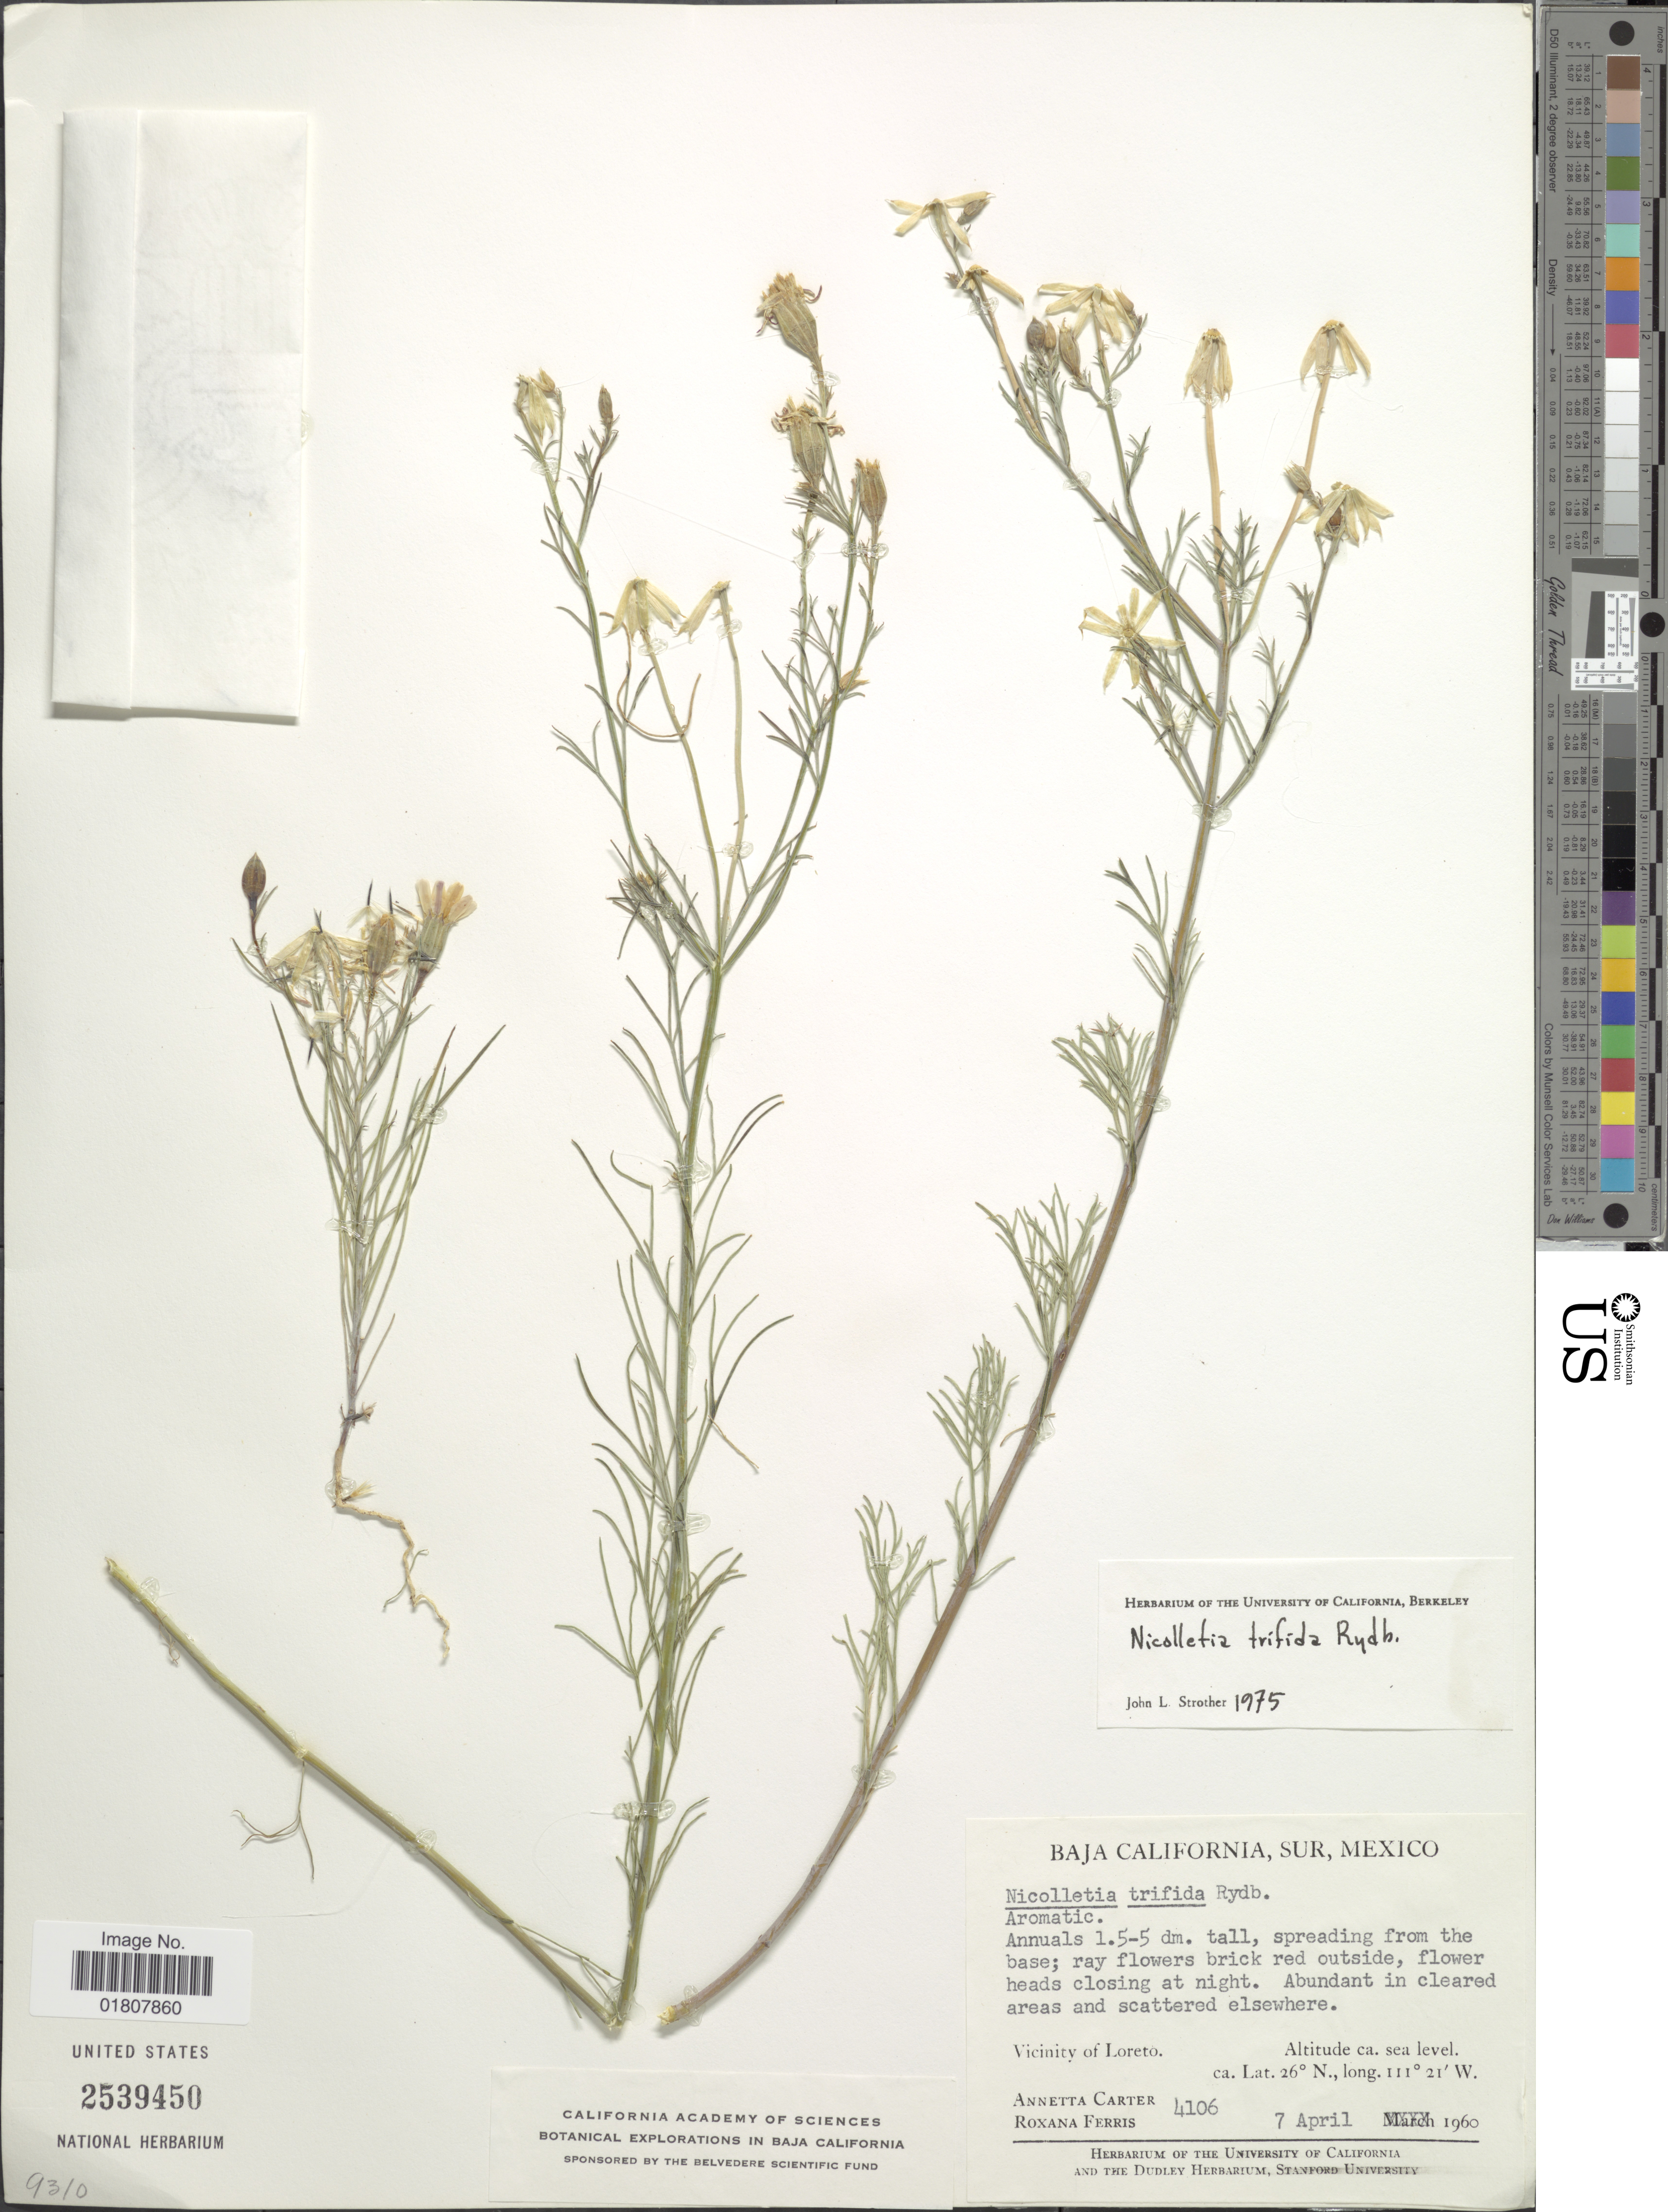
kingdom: Plantae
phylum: Tracheophyta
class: Magnoliopsida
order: Asterales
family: Asteraceae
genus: Nicolletia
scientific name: Nicolletia trifida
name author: Rydb.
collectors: A. M. Carter & R. S. Ferris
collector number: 4106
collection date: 1960-04-07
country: Mexico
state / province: Baja California Sur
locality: Vicinity of Loreto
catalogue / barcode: US 2539450